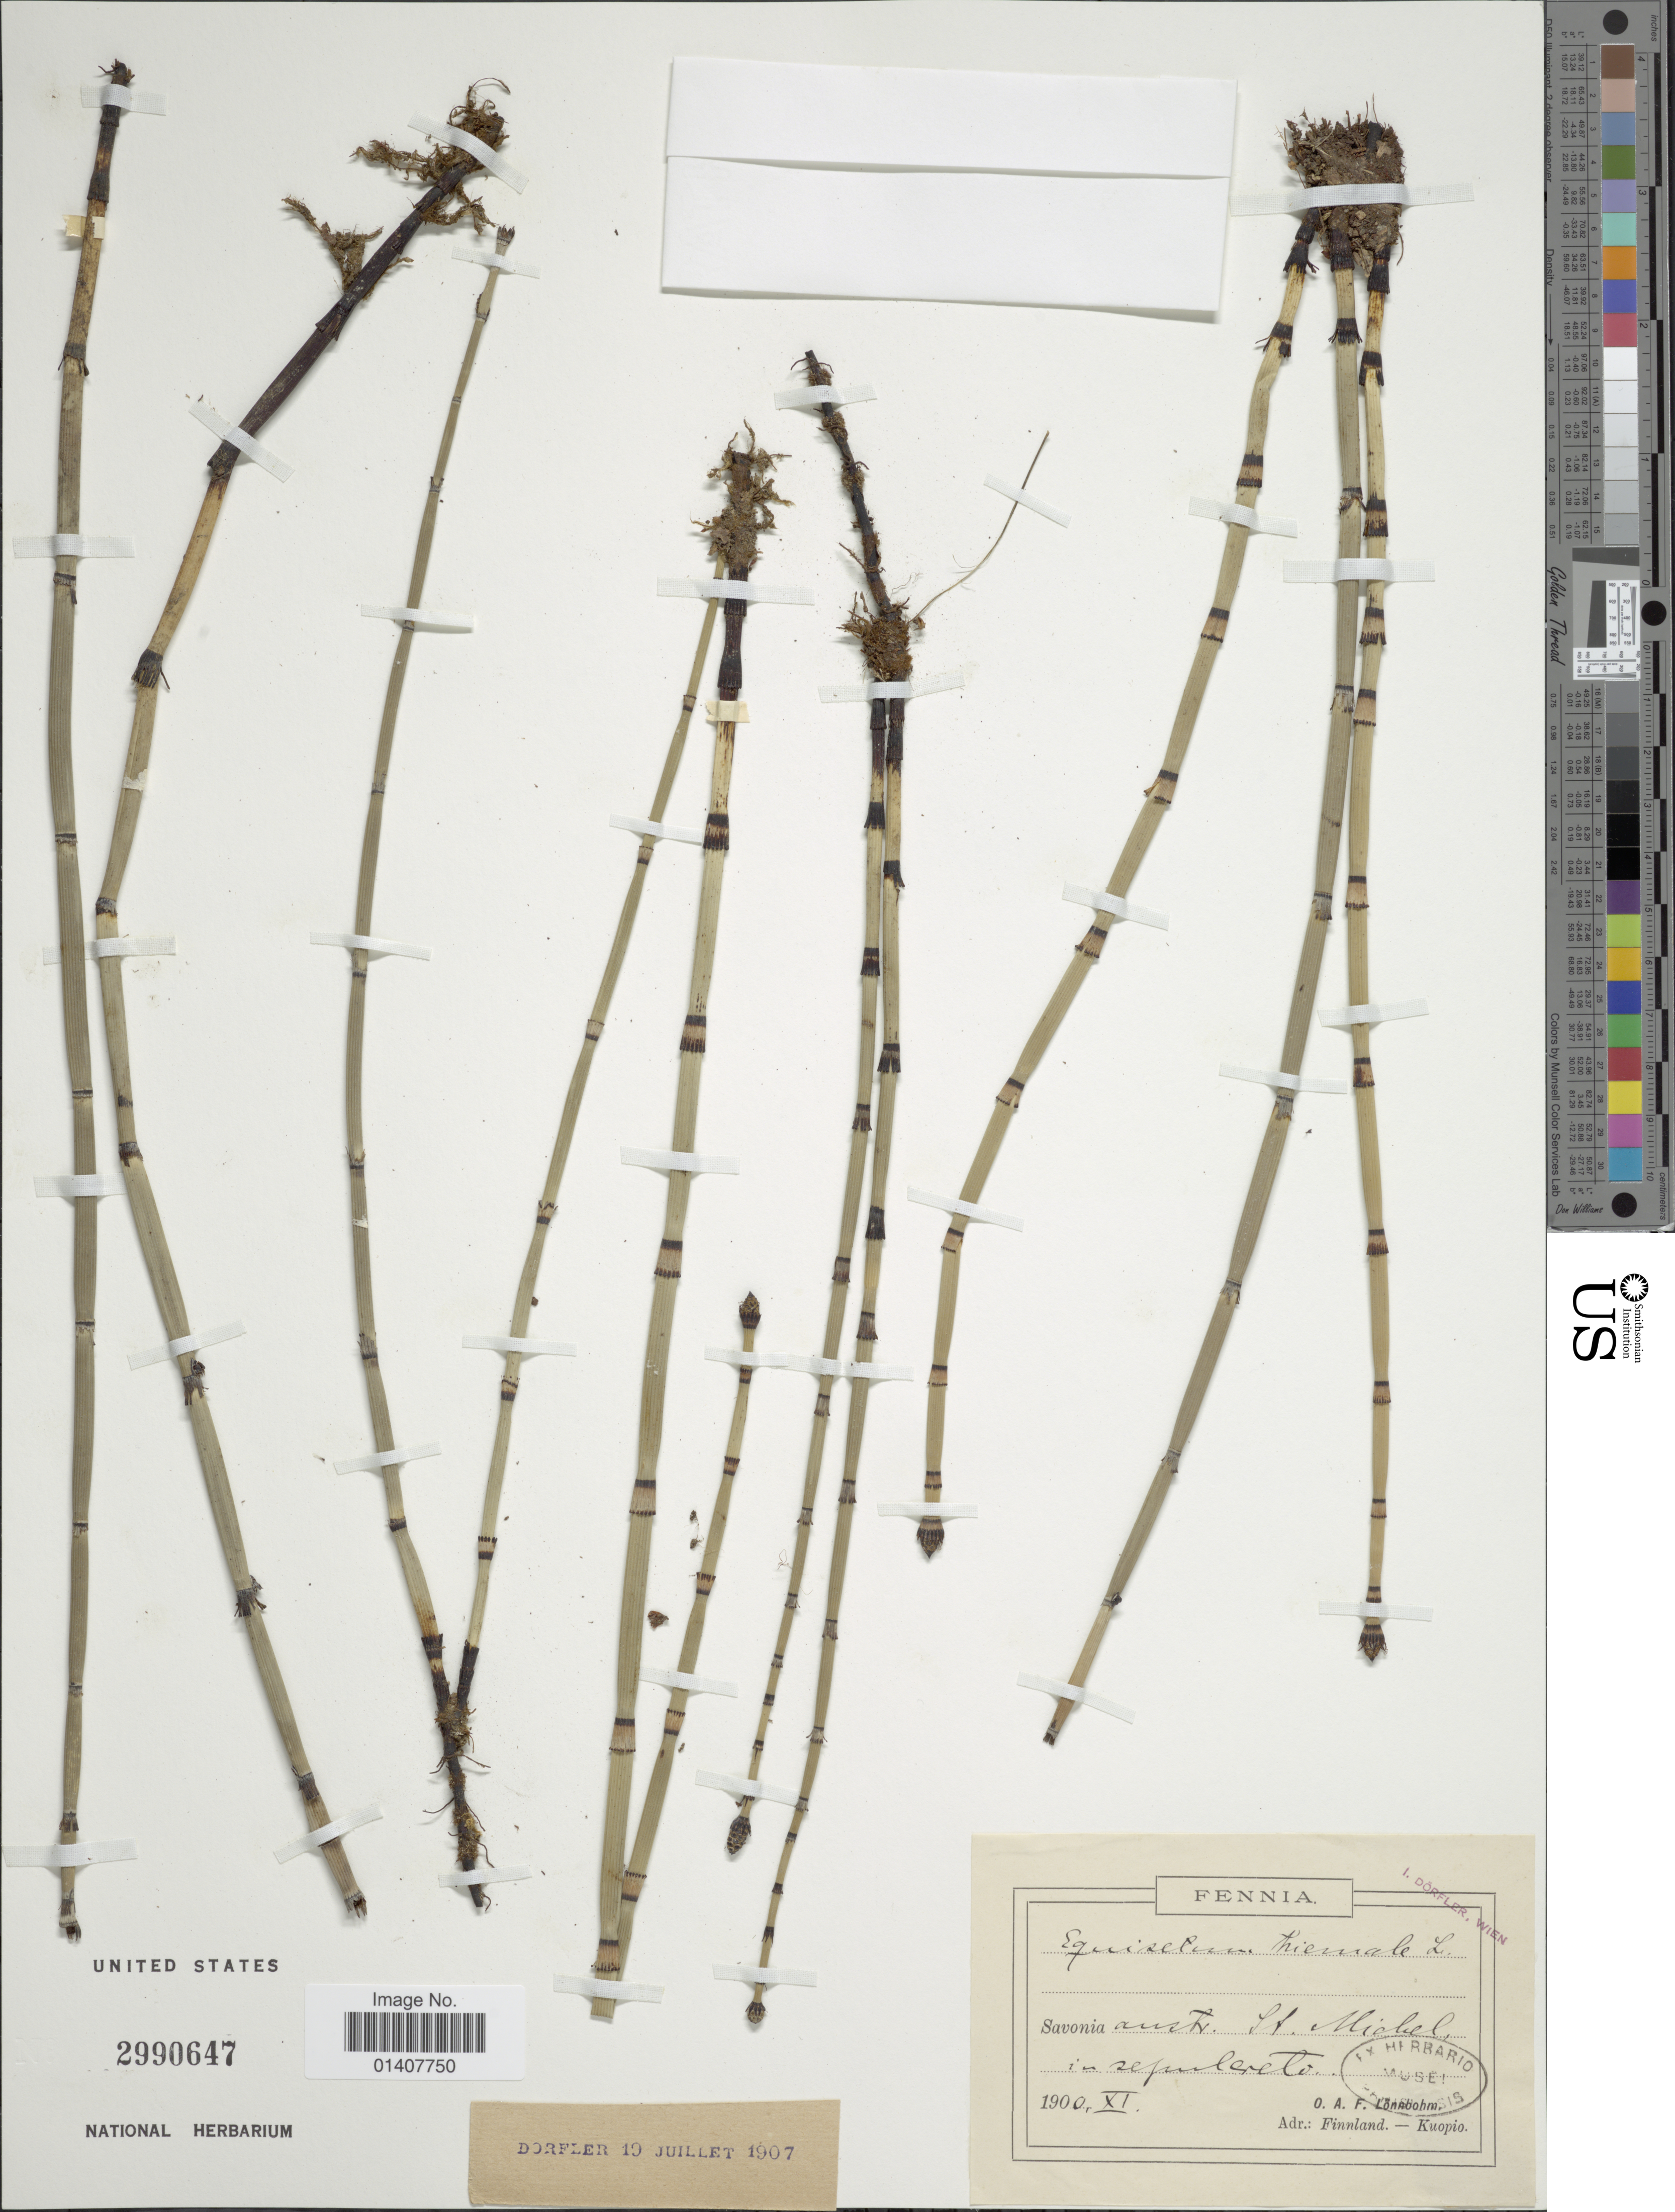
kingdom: Plantae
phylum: Tracheophyta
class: Polypodiopsida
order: Equisetales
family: Equisetaceae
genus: Equisetum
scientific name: Equisetum hyemale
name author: L.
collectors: O. Lönnbohm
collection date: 1900-11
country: Finland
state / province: Etelä-Savo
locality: Mikkeli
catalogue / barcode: US 2990647